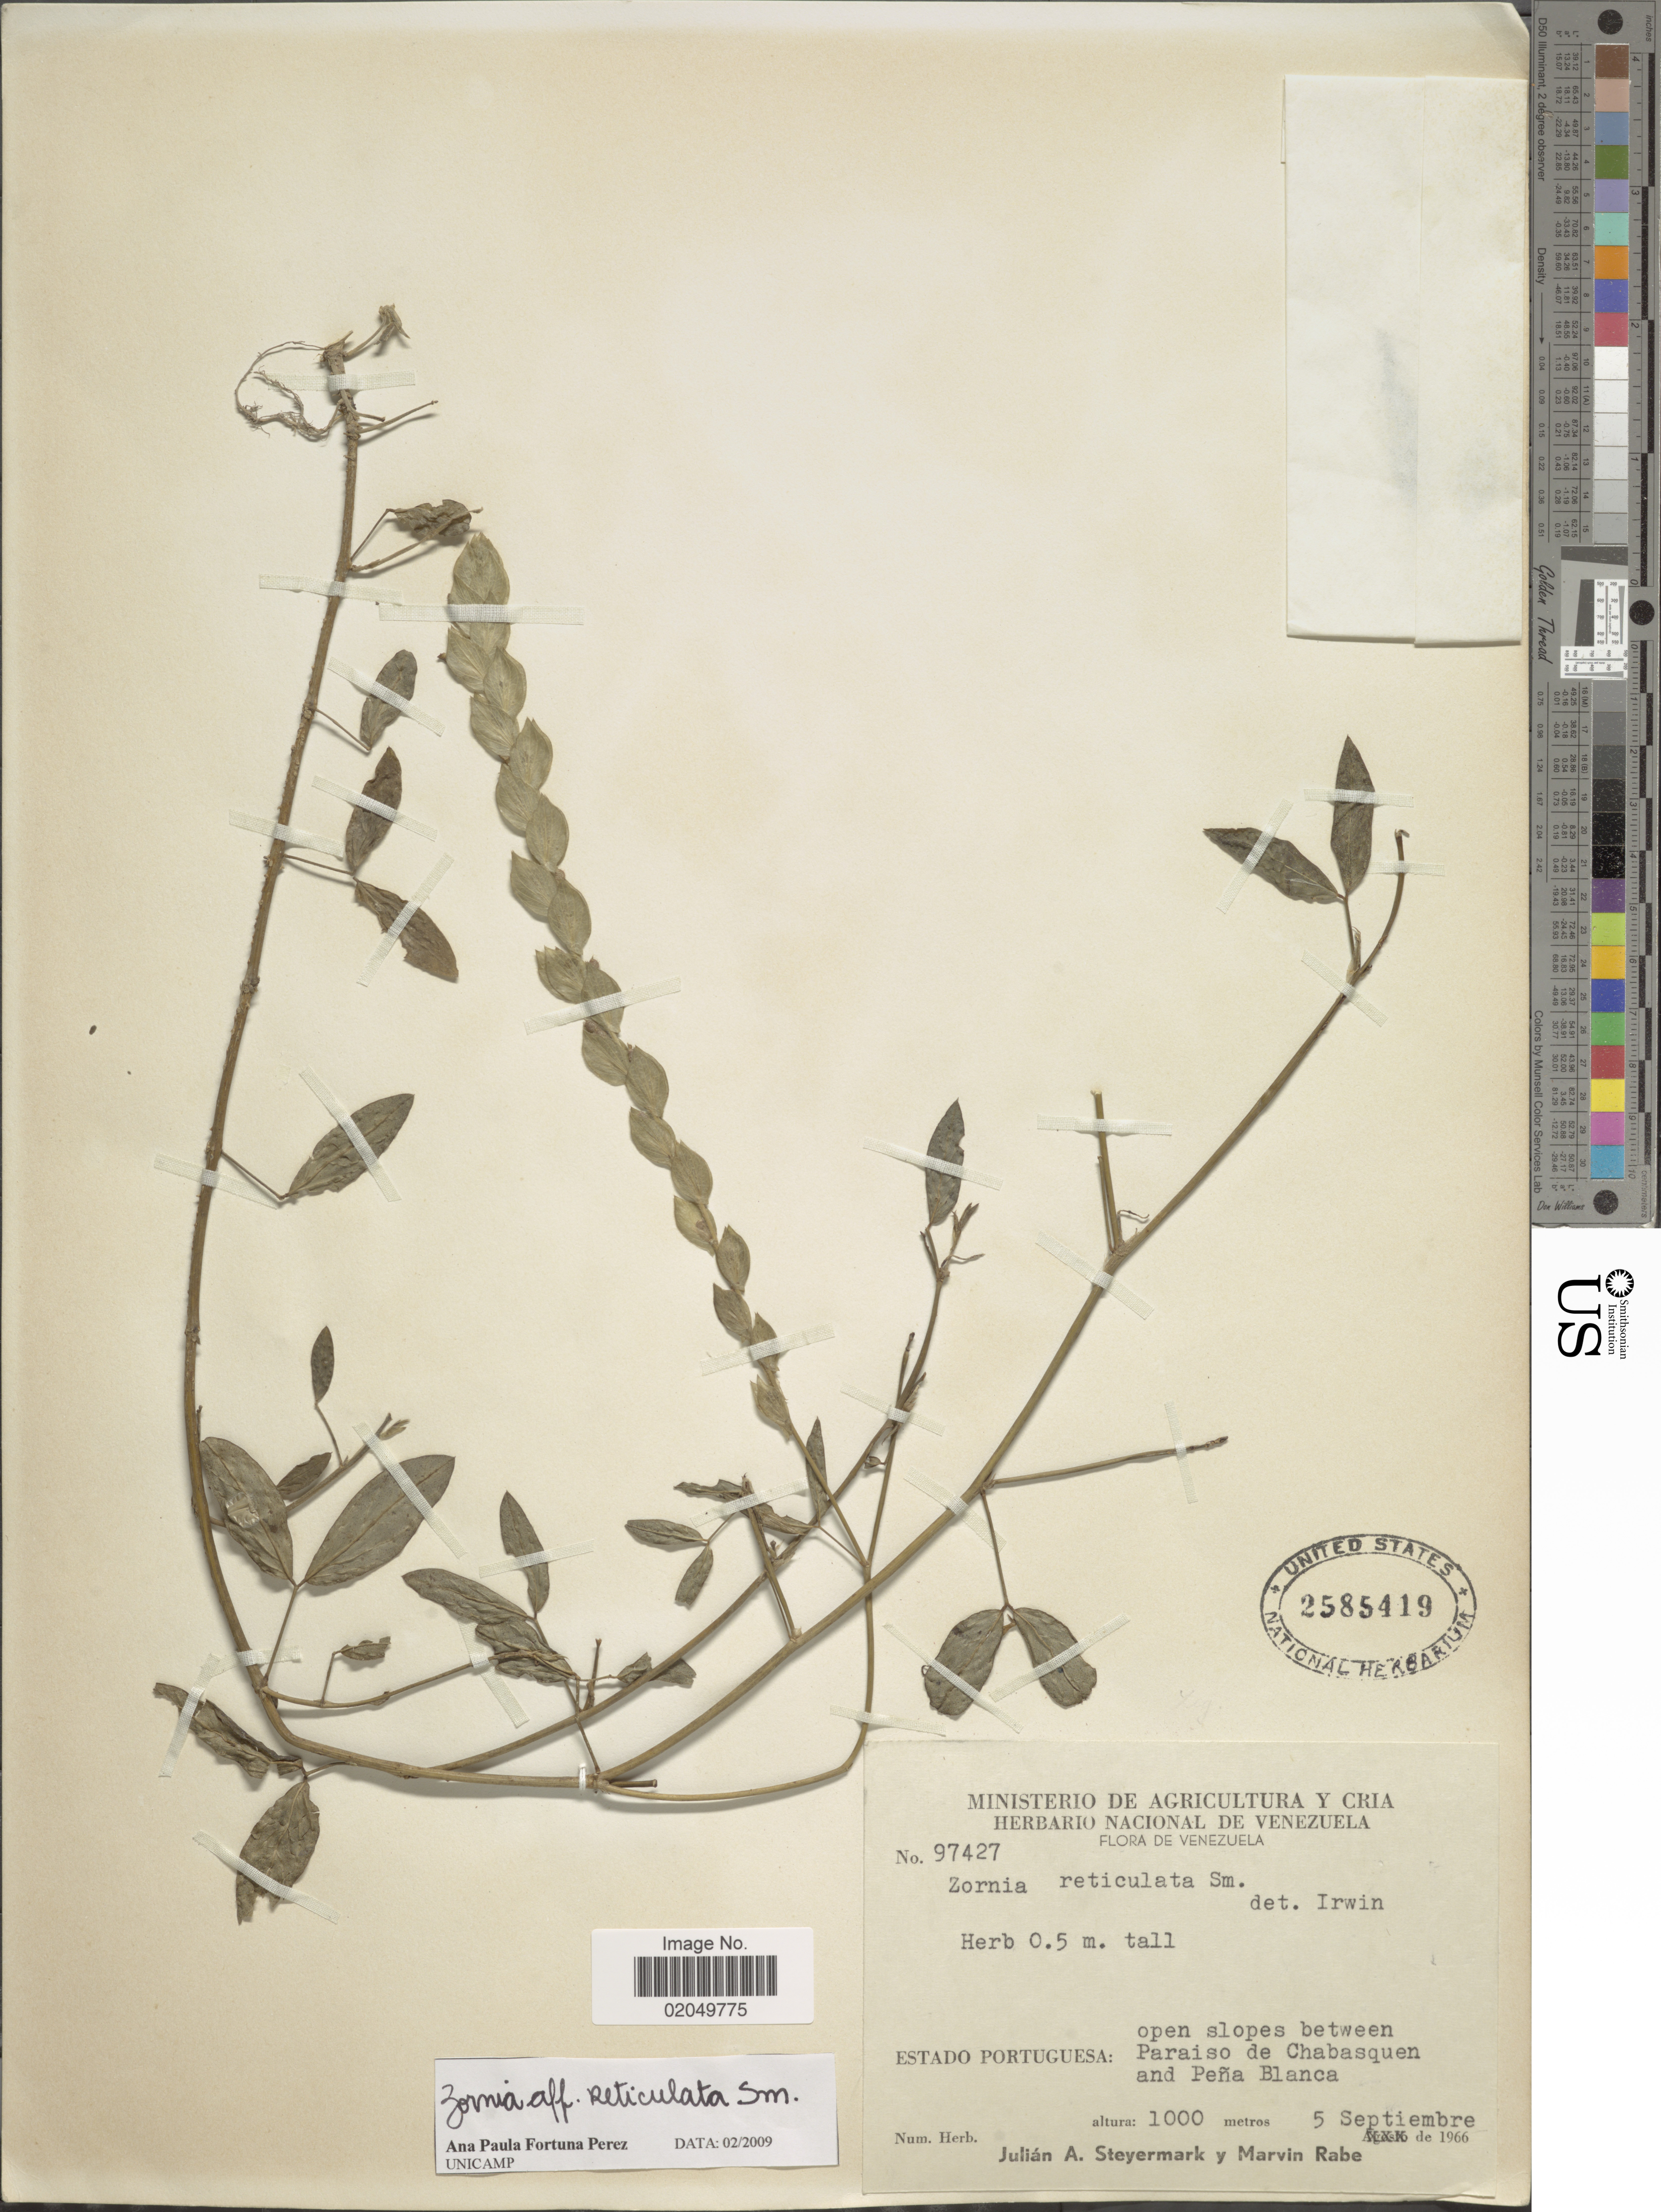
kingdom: Plantae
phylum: Tracheophyta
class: Magnoliopsida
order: Fabales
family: Fabaceae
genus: Zornia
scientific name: Zornia reticulata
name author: Sm.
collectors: J. Steyermark & M. Rabe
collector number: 97427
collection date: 1966-09-05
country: Venezuela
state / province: Portuguesa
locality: Open slopes between Paraiso de Chabasquen and Pena Blanca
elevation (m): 1000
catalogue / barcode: US 2585419